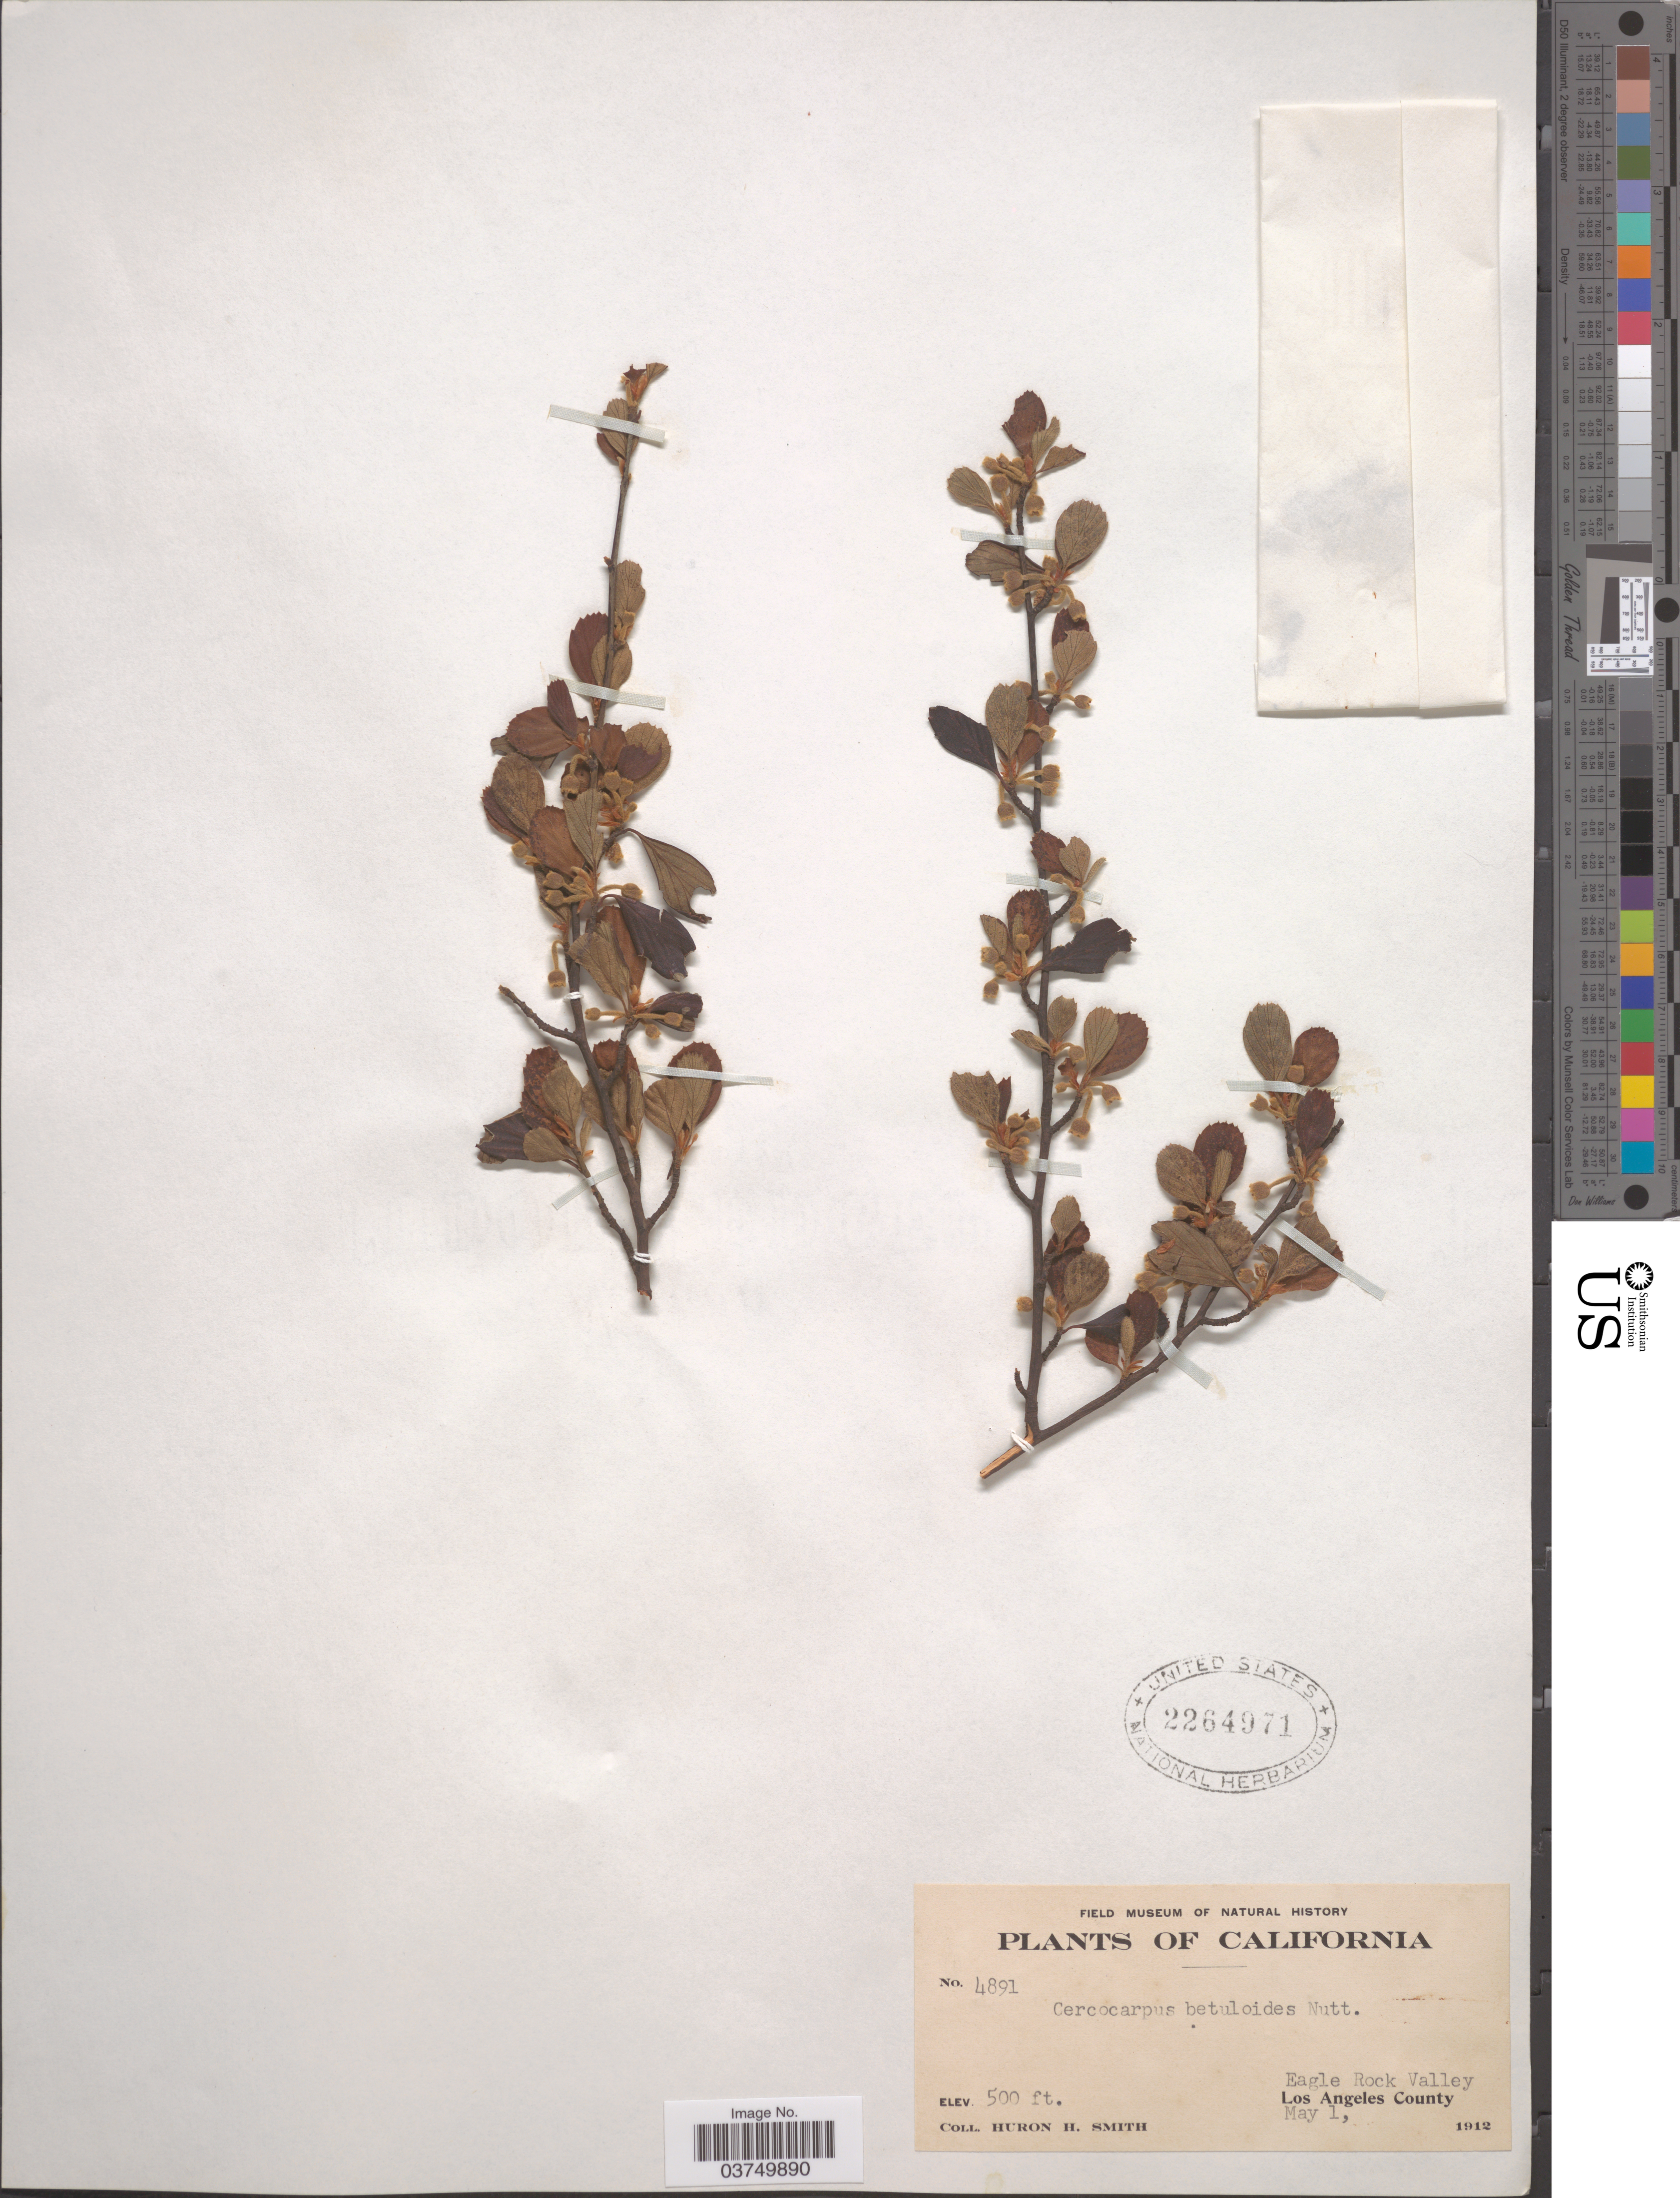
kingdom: Plantae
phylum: Tracheophyta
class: Magnoliopsida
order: Rosales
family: Rosaceae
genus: Cercocarpus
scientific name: Cercocarpus betuloides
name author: Nutt.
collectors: Huron H. Smith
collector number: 4891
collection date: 1912-05-01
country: United States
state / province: California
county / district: Los Angeles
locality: Eagle Rock Valley. Los Angeles County.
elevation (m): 152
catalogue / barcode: US 2264971